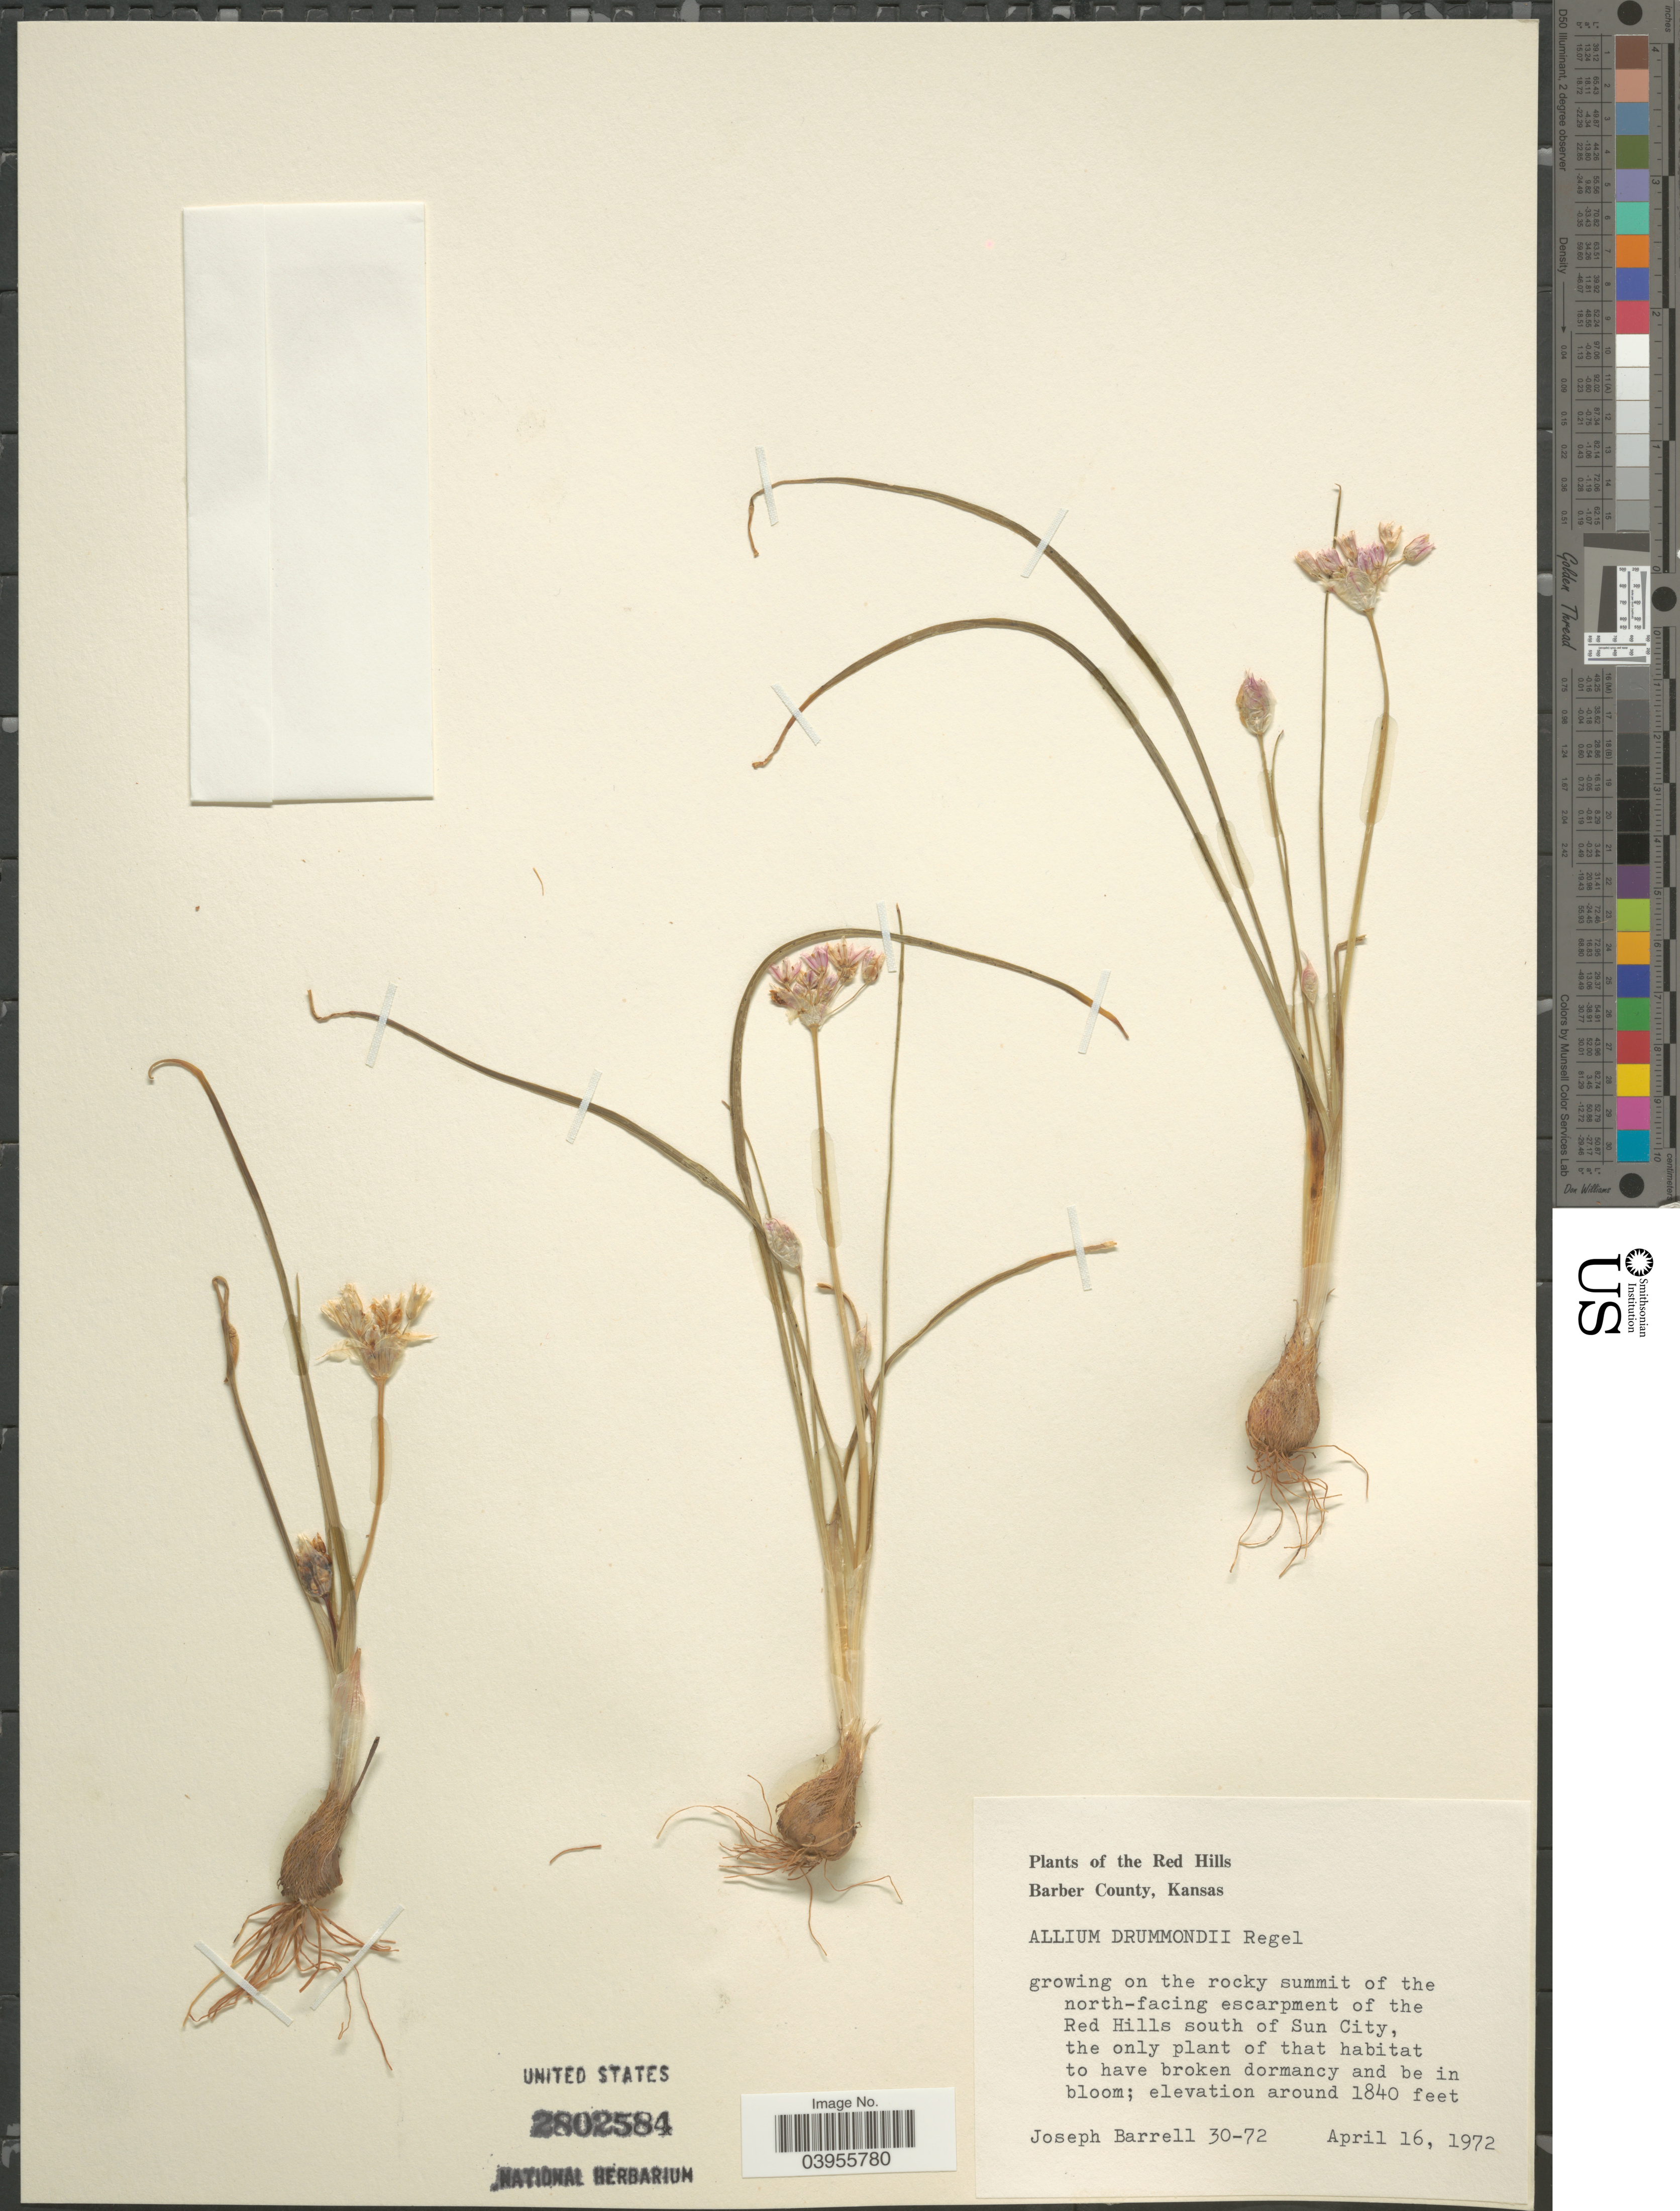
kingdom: Plantae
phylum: Tracheophyta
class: Liliopsida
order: Asparagales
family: Amaryllidaceae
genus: Allium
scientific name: Allium drummondii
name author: Regel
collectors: J. Barrell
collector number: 30-72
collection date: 1972-04-16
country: United States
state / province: Kansas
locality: The Red Hills. Barber County. On the rocky summit of the north-facing escarpment of the Red Hills south of Sun City.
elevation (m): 561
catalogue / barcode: US 2802584